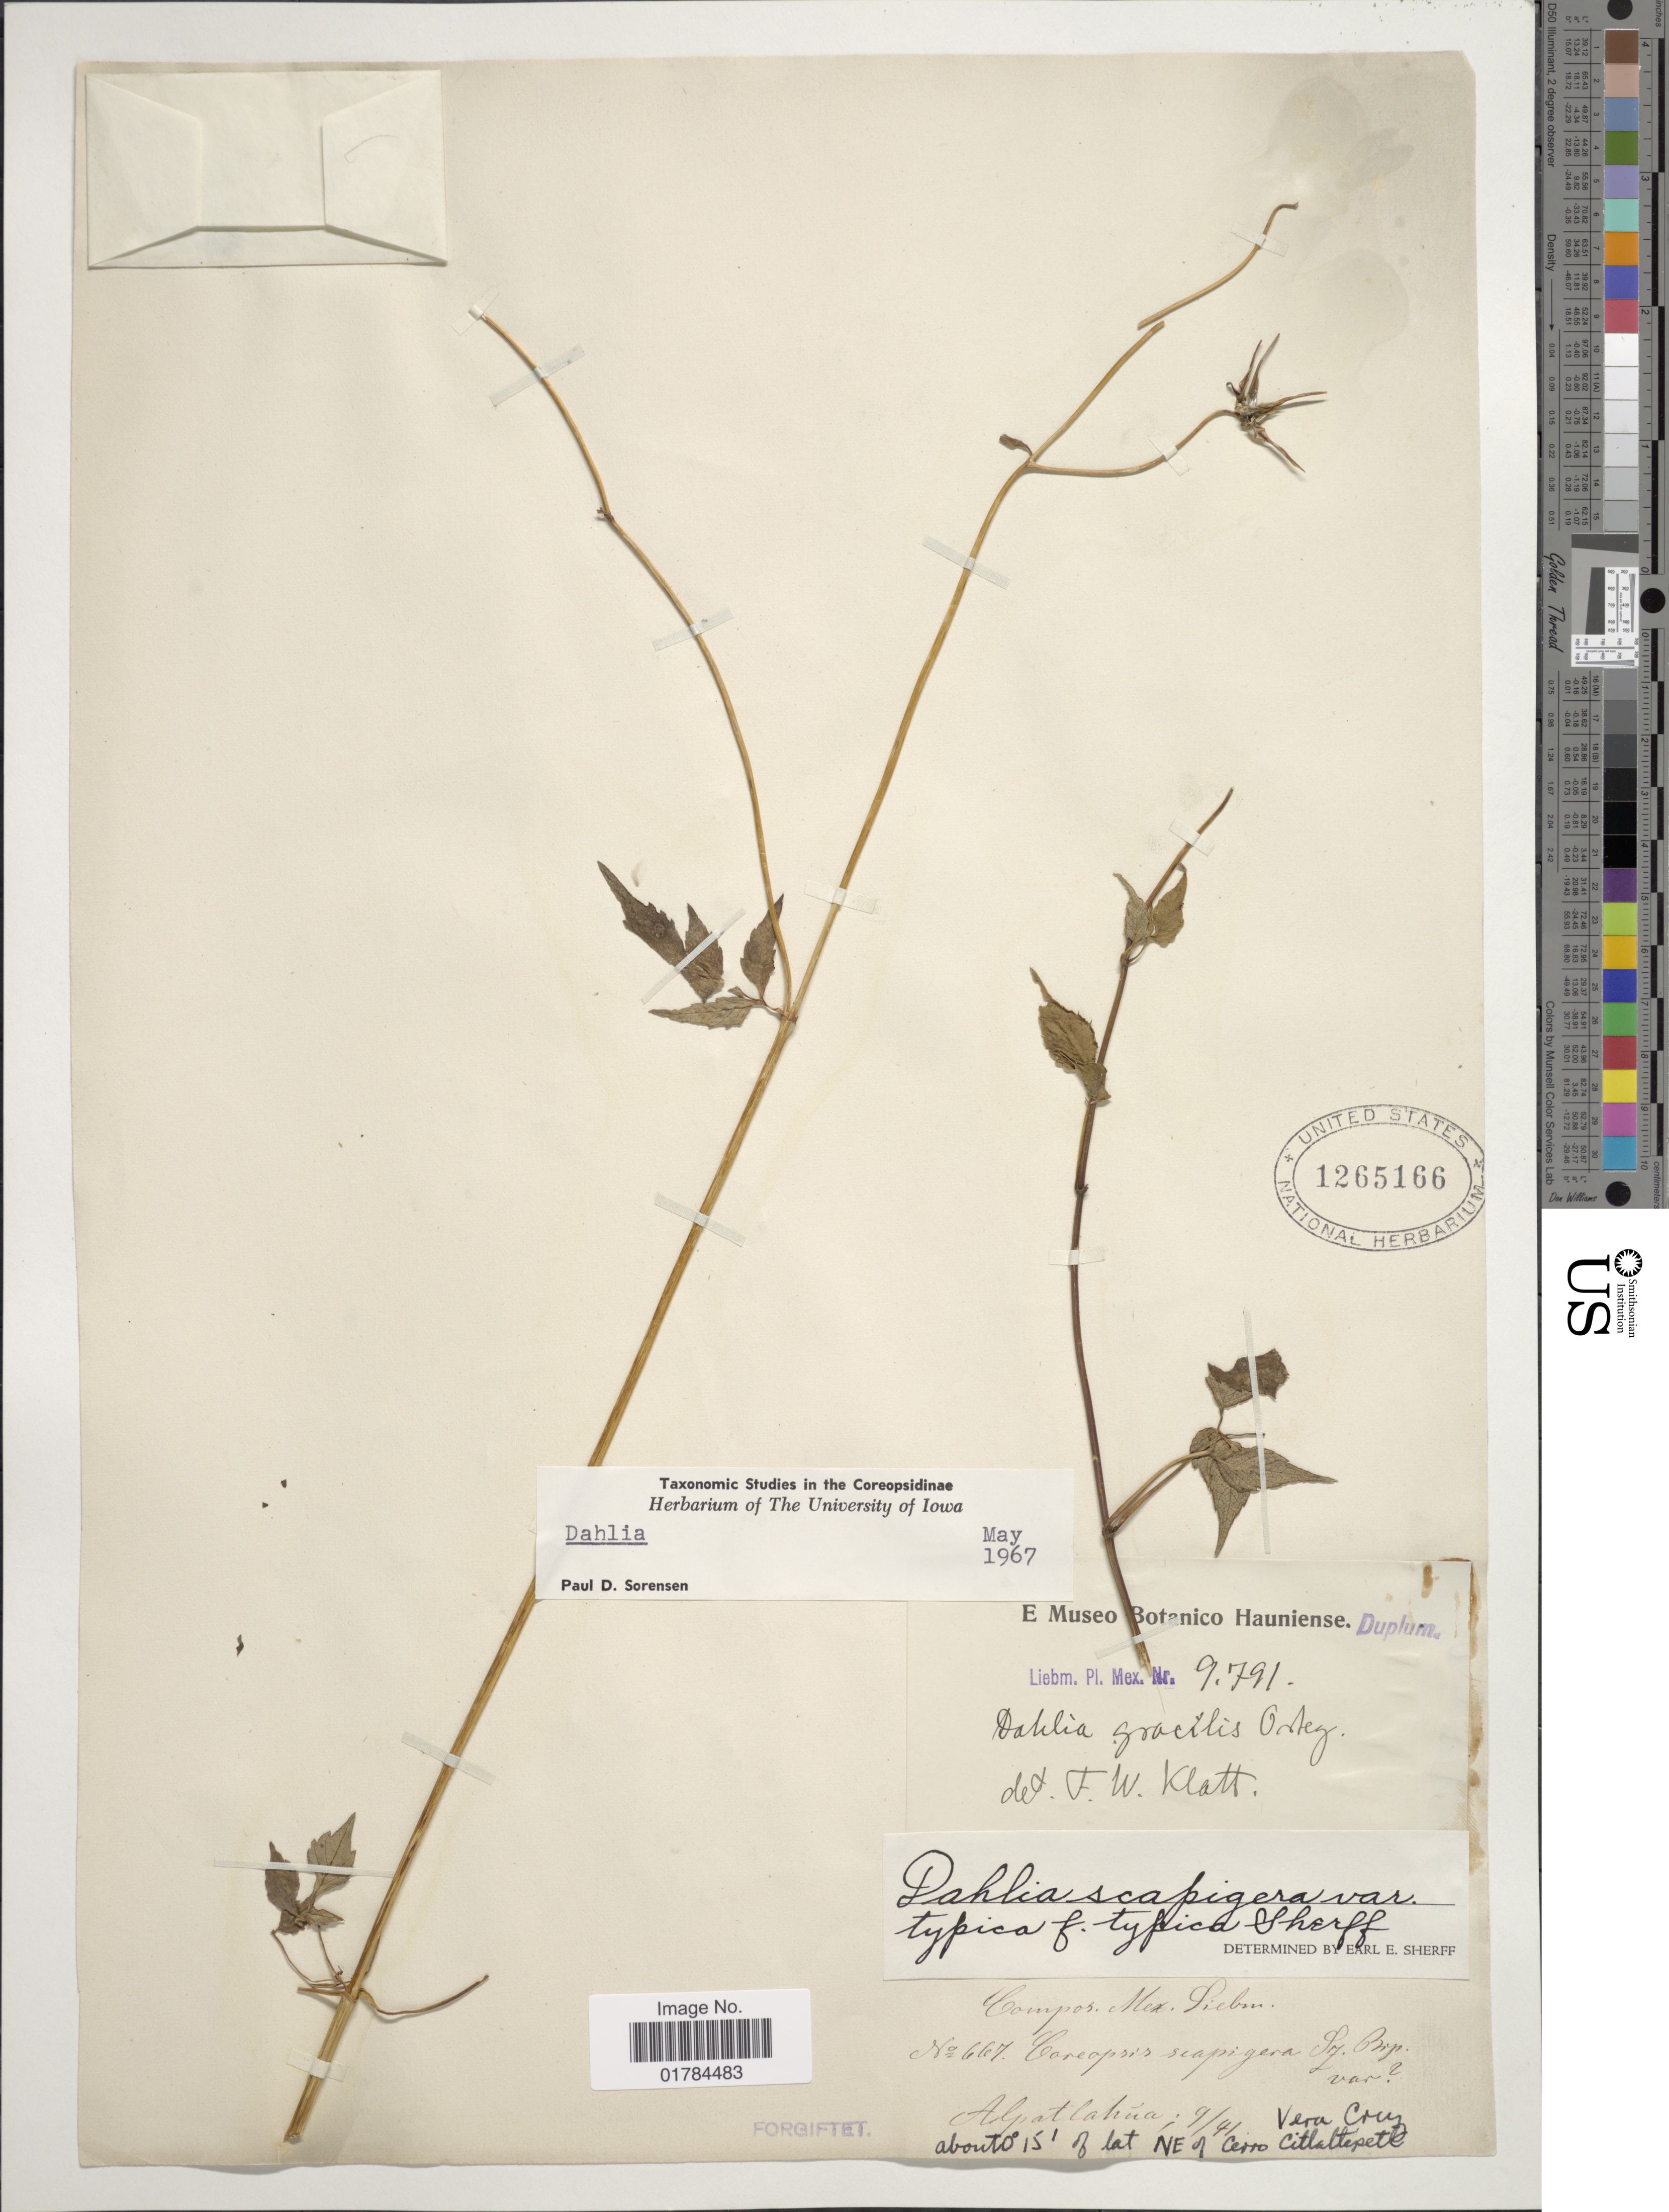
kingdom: Plantae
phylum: Tracheophyta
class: Magnoliopsida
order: Asterales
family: Asteraceae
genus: Dahlia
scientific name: Dahlia sp.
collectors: M. Liberman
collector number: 9791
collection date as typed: Transcribed d/m/y: /9/41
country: Mexico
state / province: Veracruz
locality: Alpatlahua Vera Cruz abot 0° 15' of lat NE of Cerro Citlaltepetl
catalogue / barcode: US 1265166